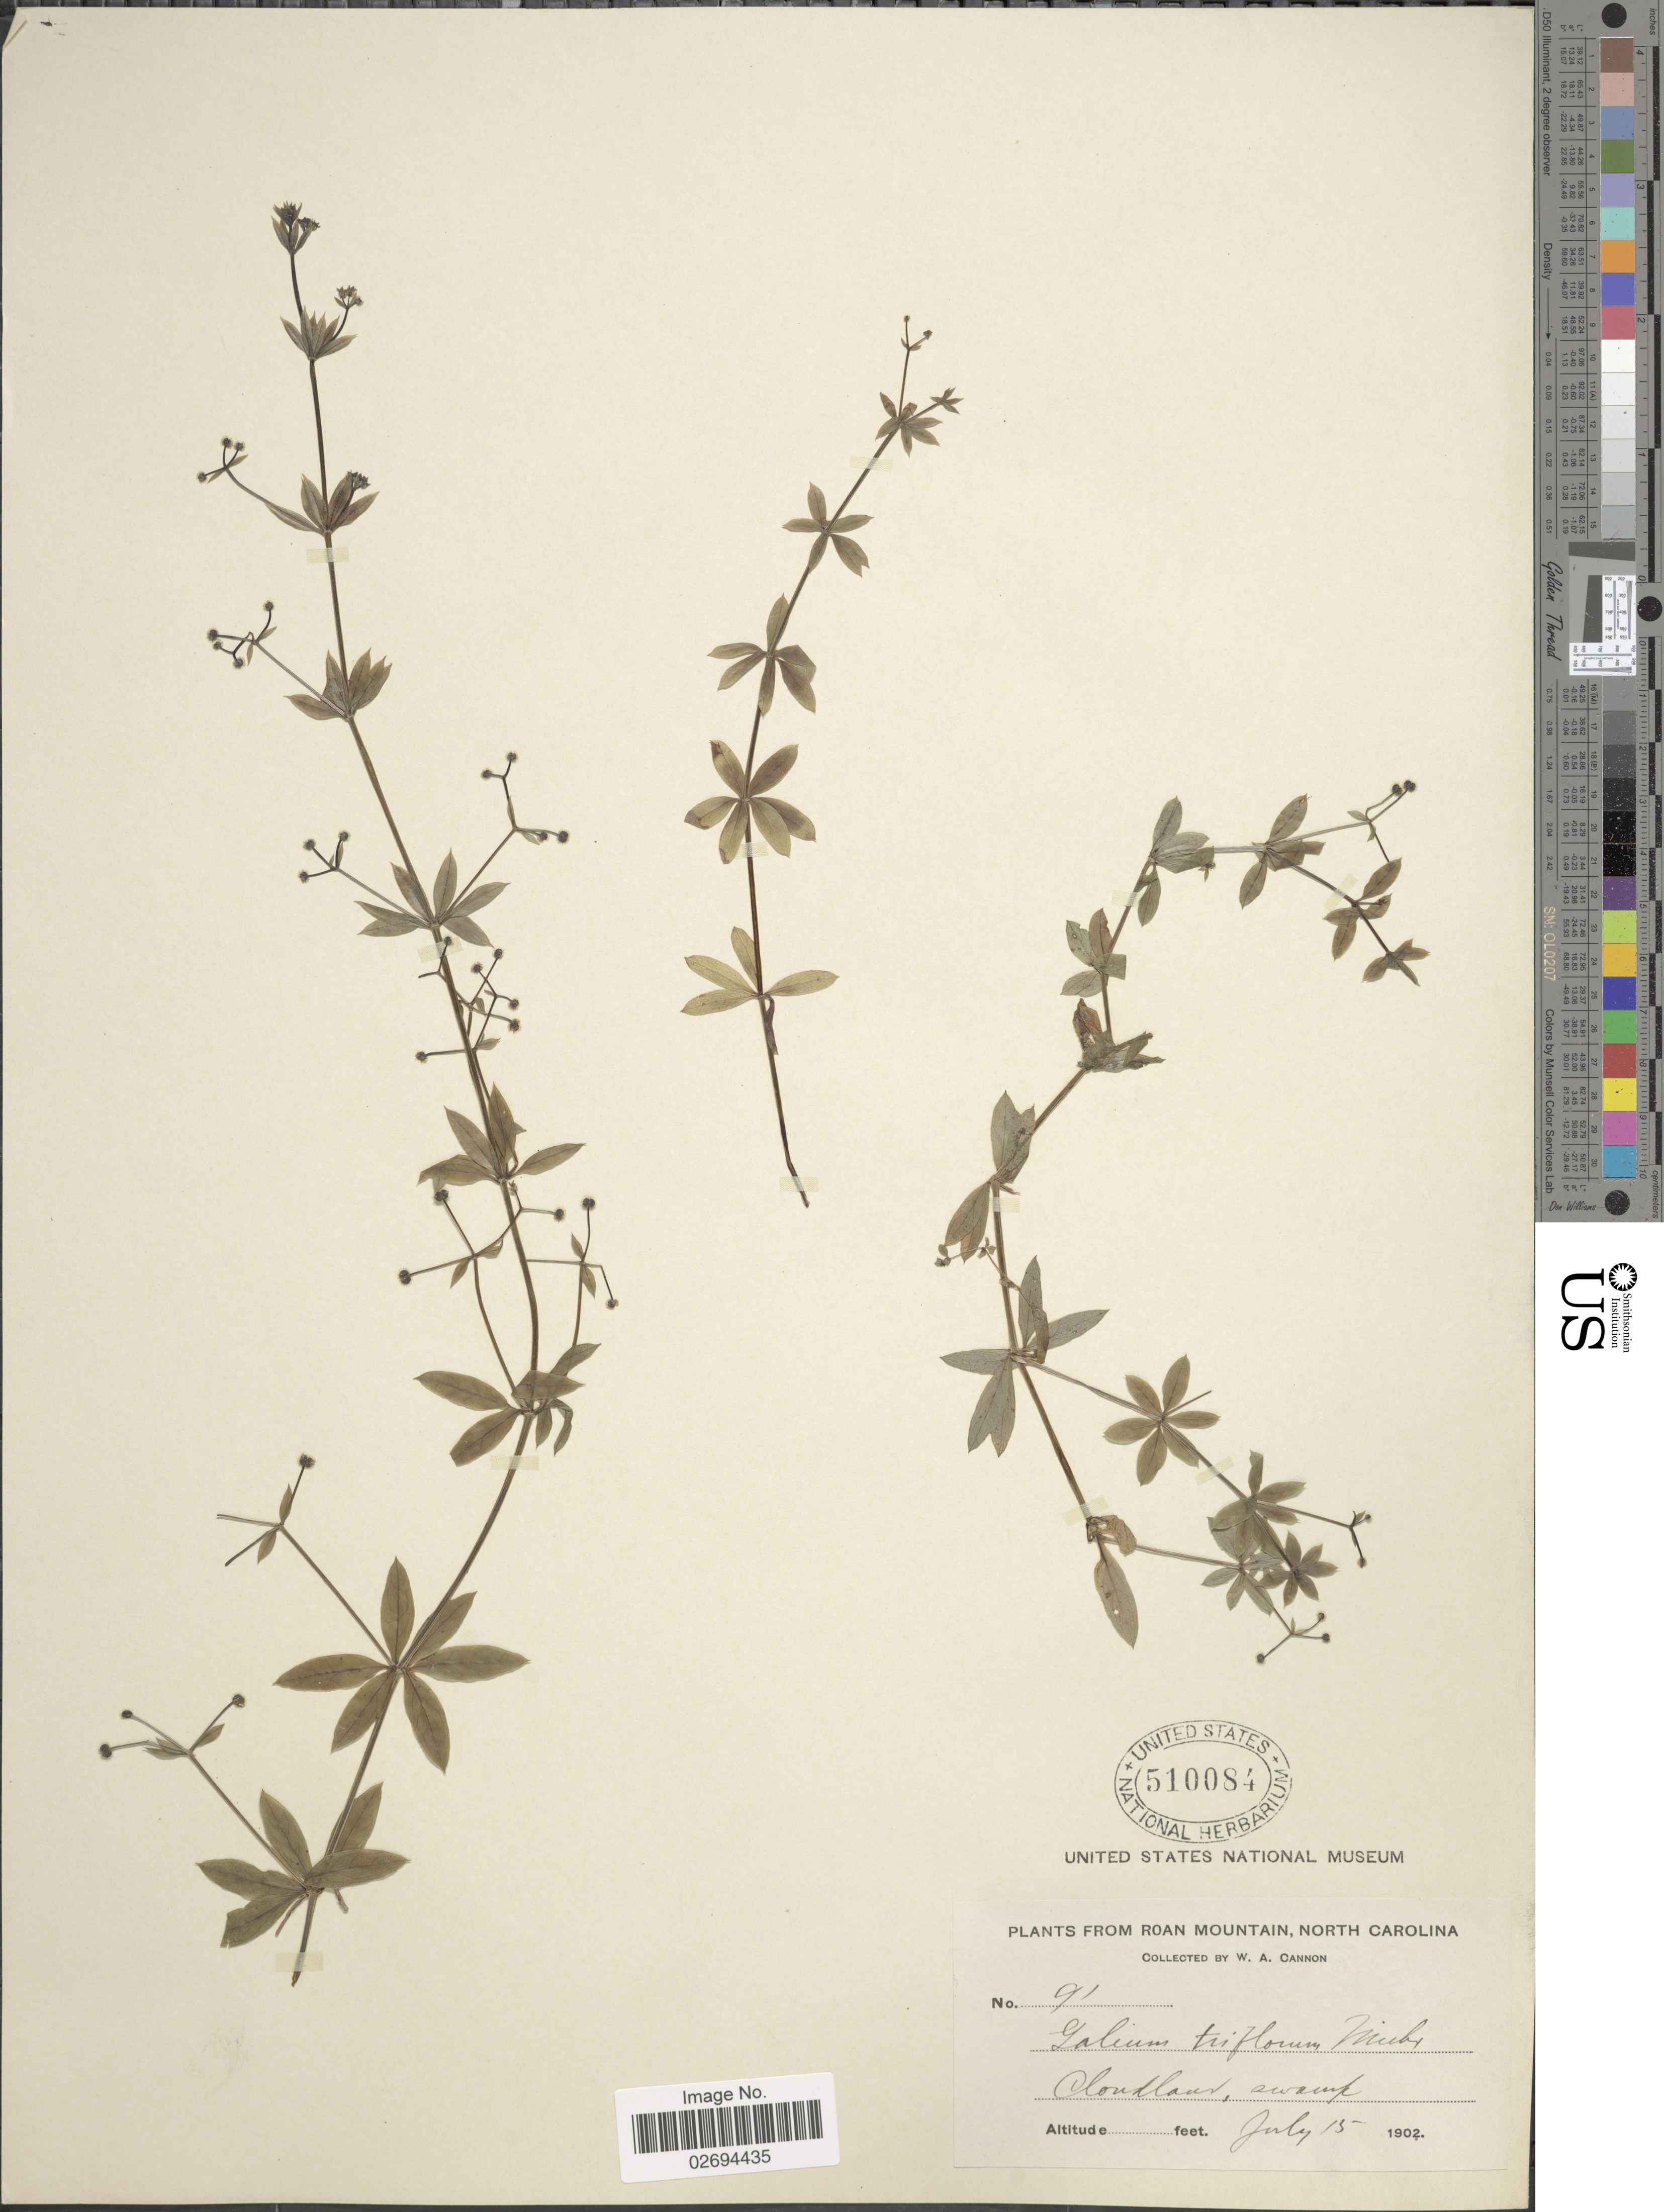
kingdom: Plantae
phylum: Tracheophyta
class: Magnoliopsida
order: Gentianales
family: Rubiaceae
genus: Galium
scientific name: Galium triflorum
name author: Michx.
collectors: W. Cannon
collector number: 91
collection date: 1902-07-15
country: United States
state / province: North Carolina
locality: Roan Mountain. Cloudland, swamp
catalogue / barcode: US 510084